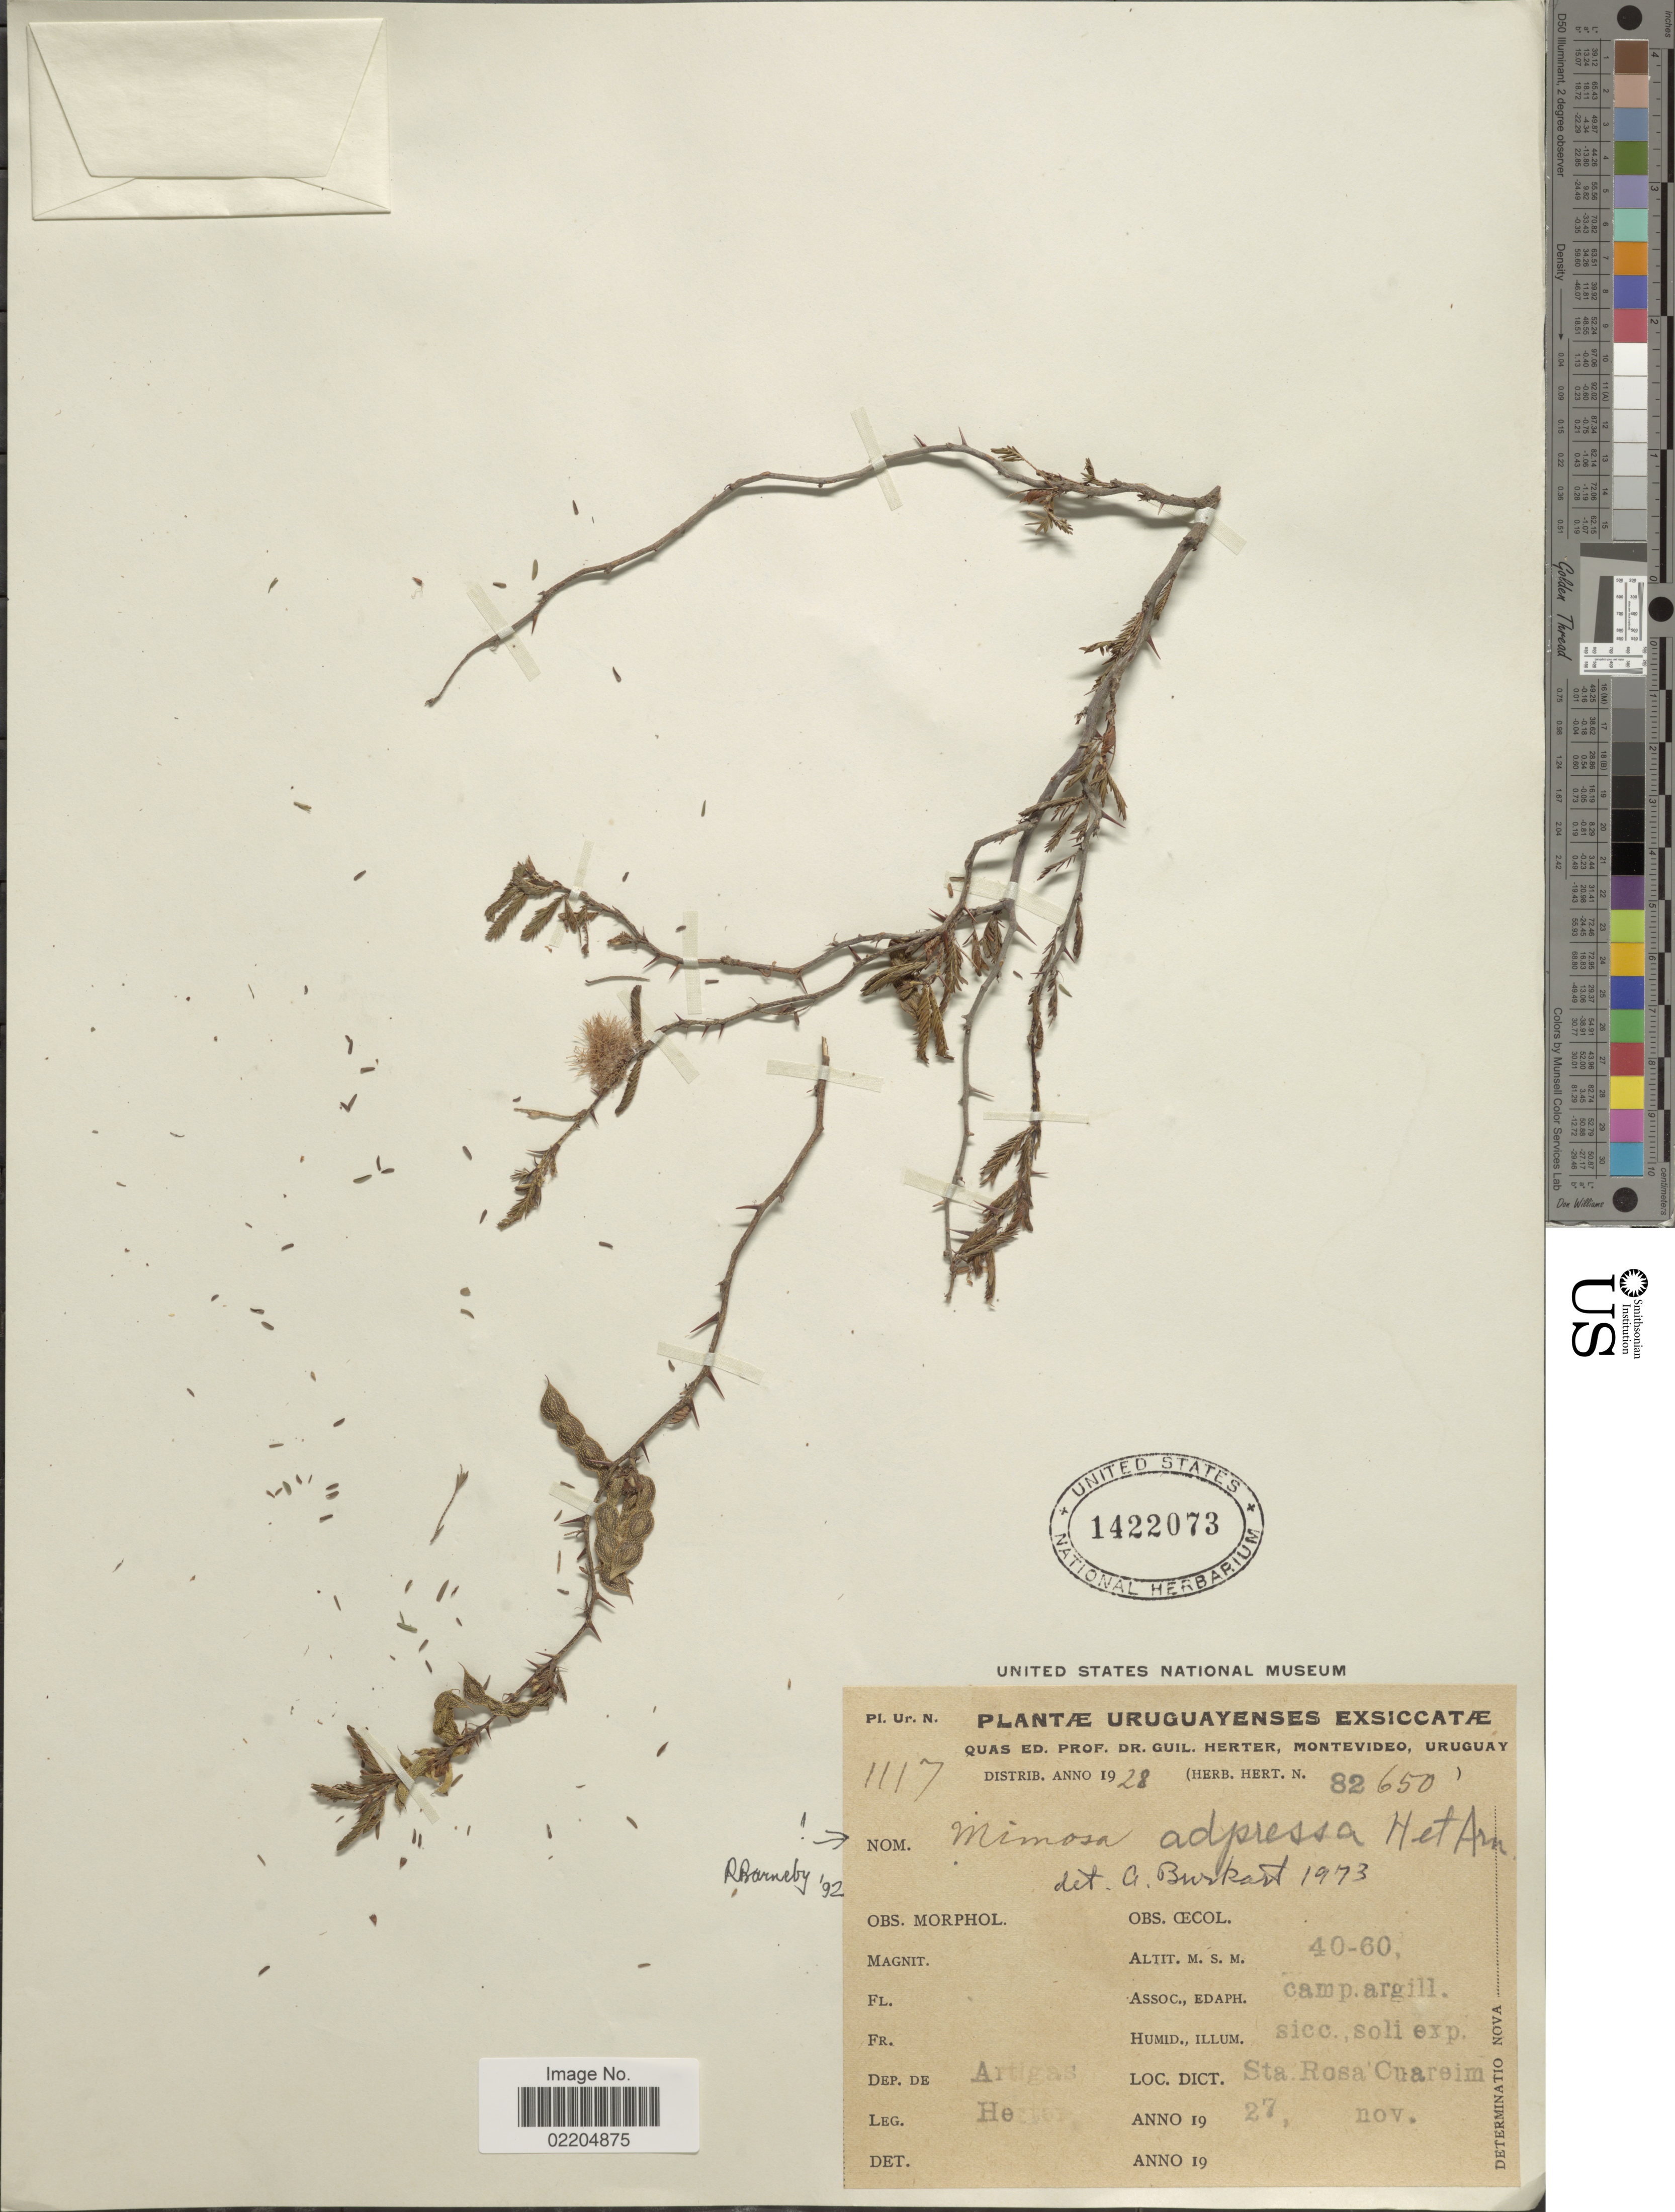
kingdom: Plantae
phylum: Tracheophyta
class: Magnoliopsida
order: Fabales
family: Fabaceae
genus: Mimosa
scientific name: Mimosa adpressa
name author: Hook. & Arn.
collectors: G. Herter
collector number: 1117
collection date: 1928-11-27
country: Uruguay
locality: Sta. Rosa, Cuareim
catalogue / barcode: US 1422073